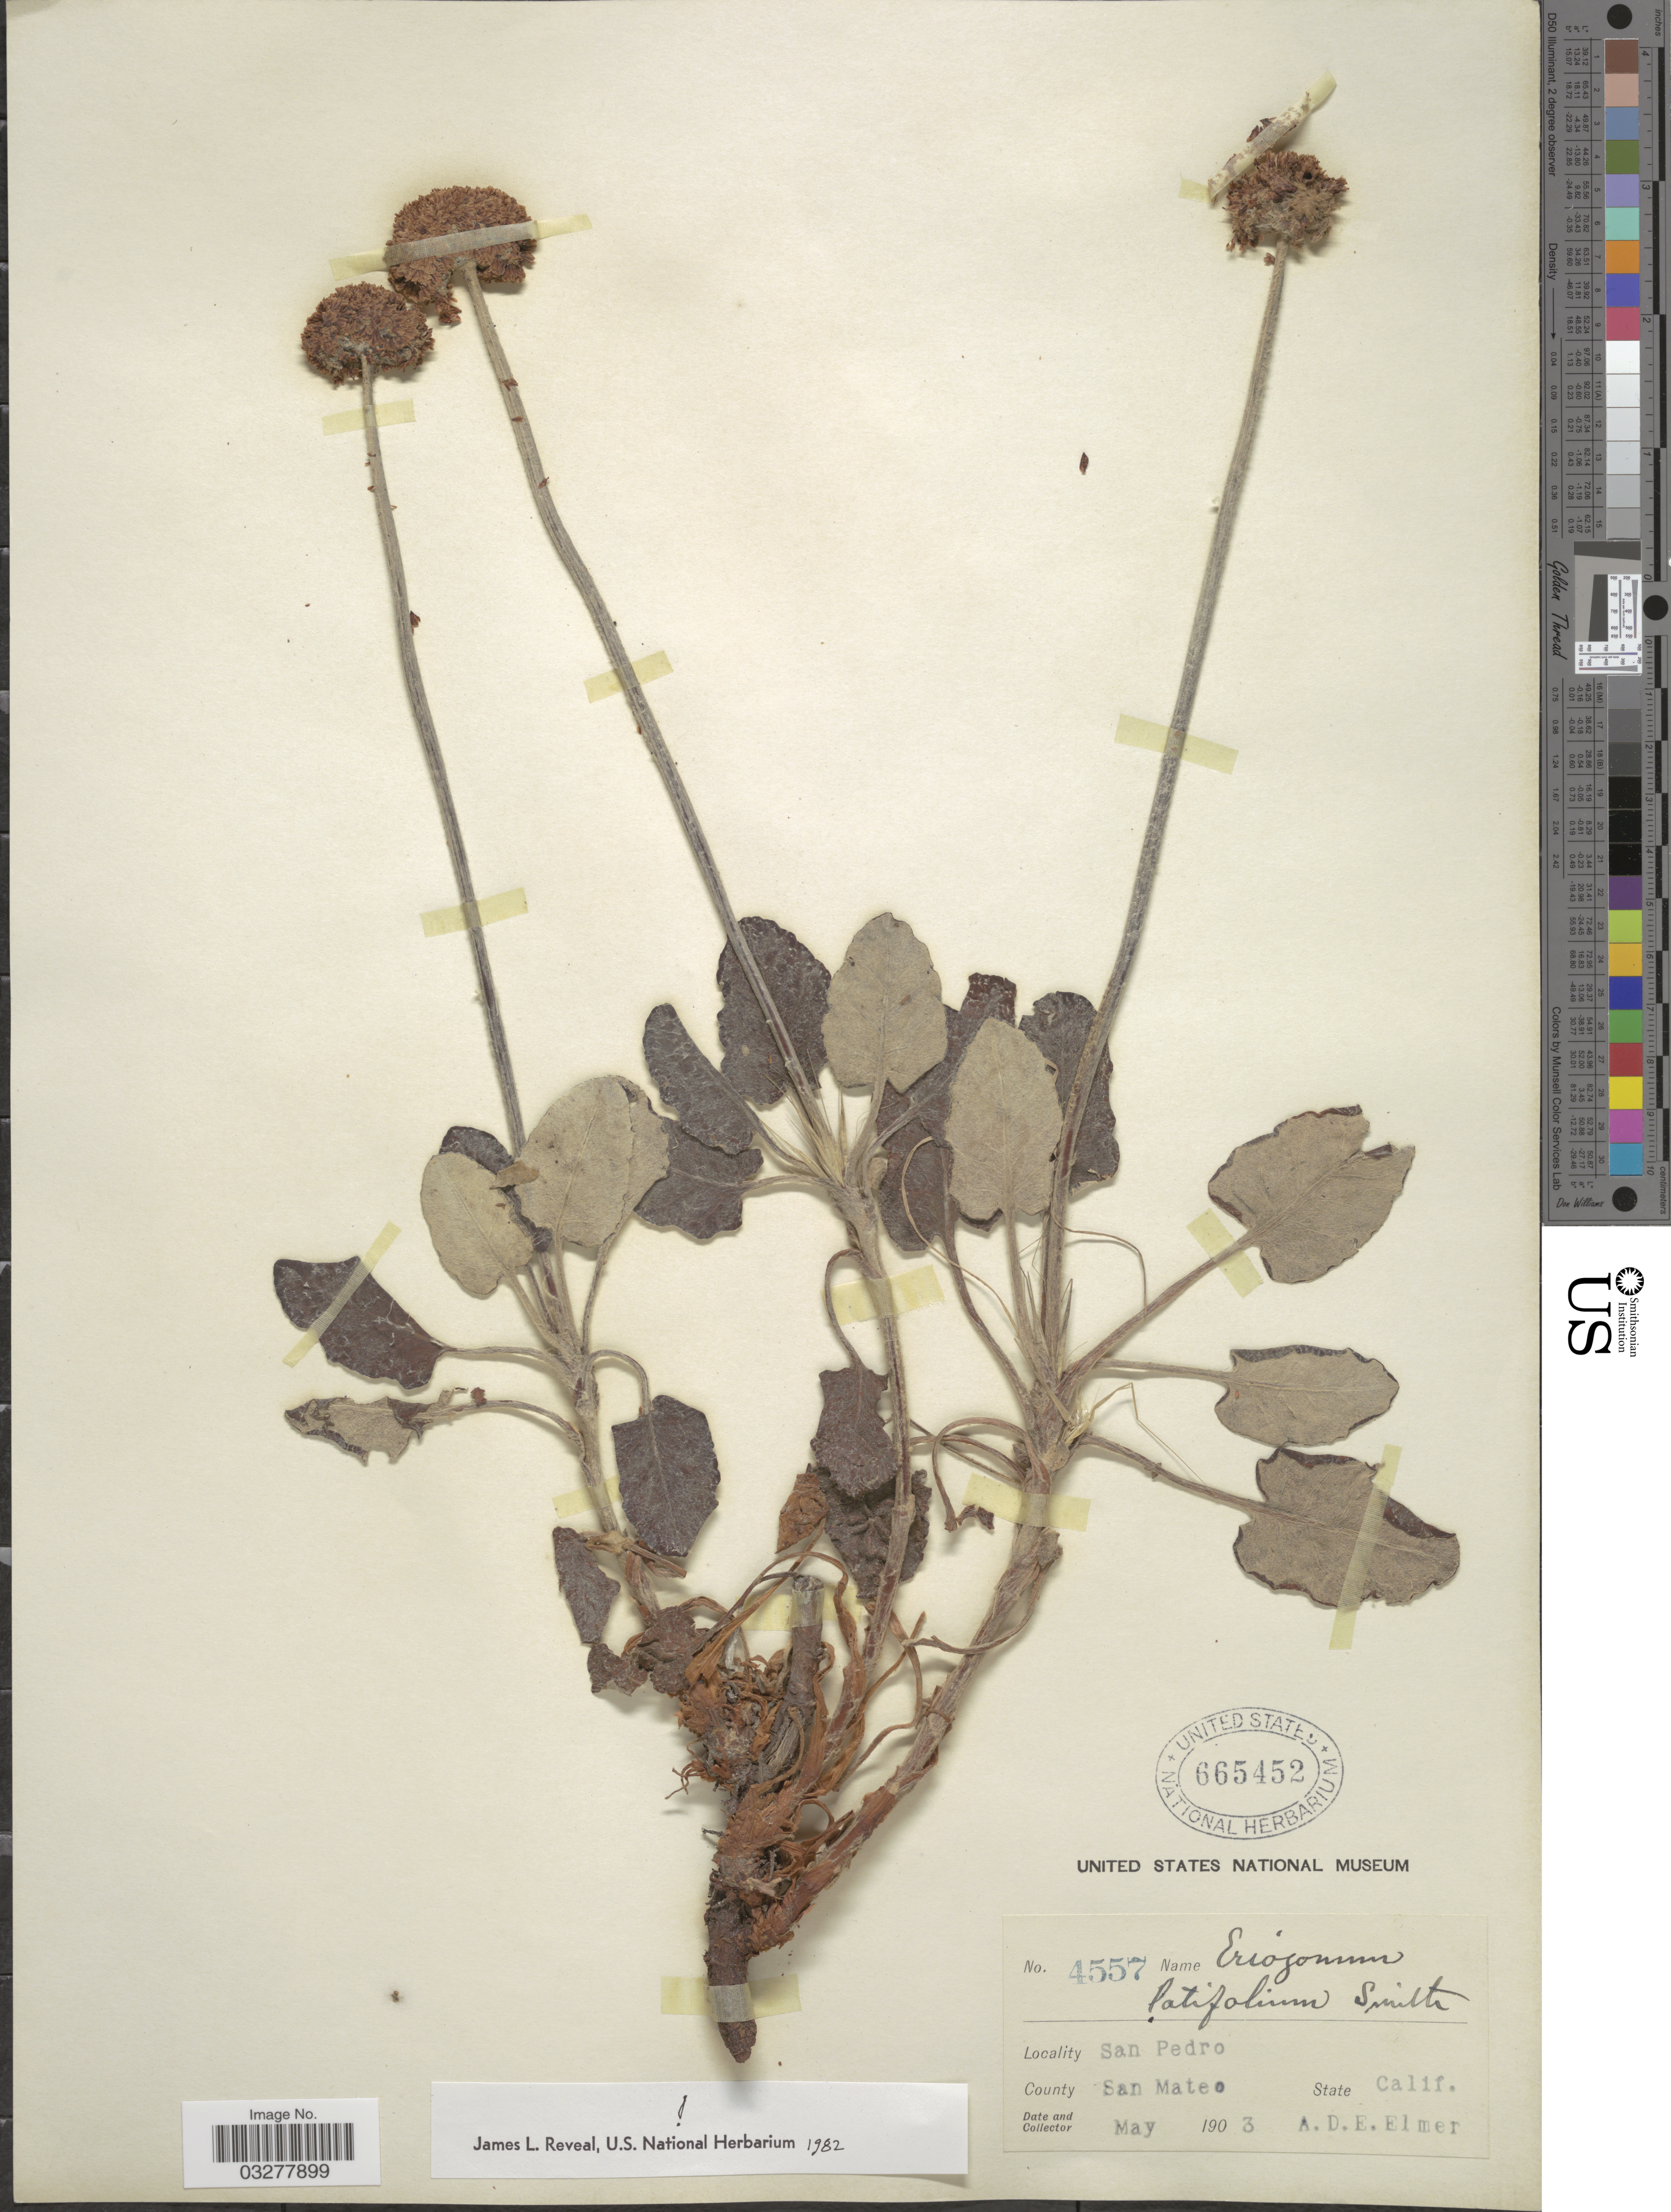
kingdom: Plantae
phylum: Tracheophyta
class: Magnoliopsida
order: Caryophyllales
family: Polygonaceae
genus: Eriogonum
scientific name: Eriogonum latifolium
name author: Sm.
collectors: A. D. E. Elmer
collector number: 4557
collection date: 1903-05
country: United States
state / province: California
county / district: Los Angeles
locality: San Pedro. County San Mateo.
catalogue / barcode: US 665452